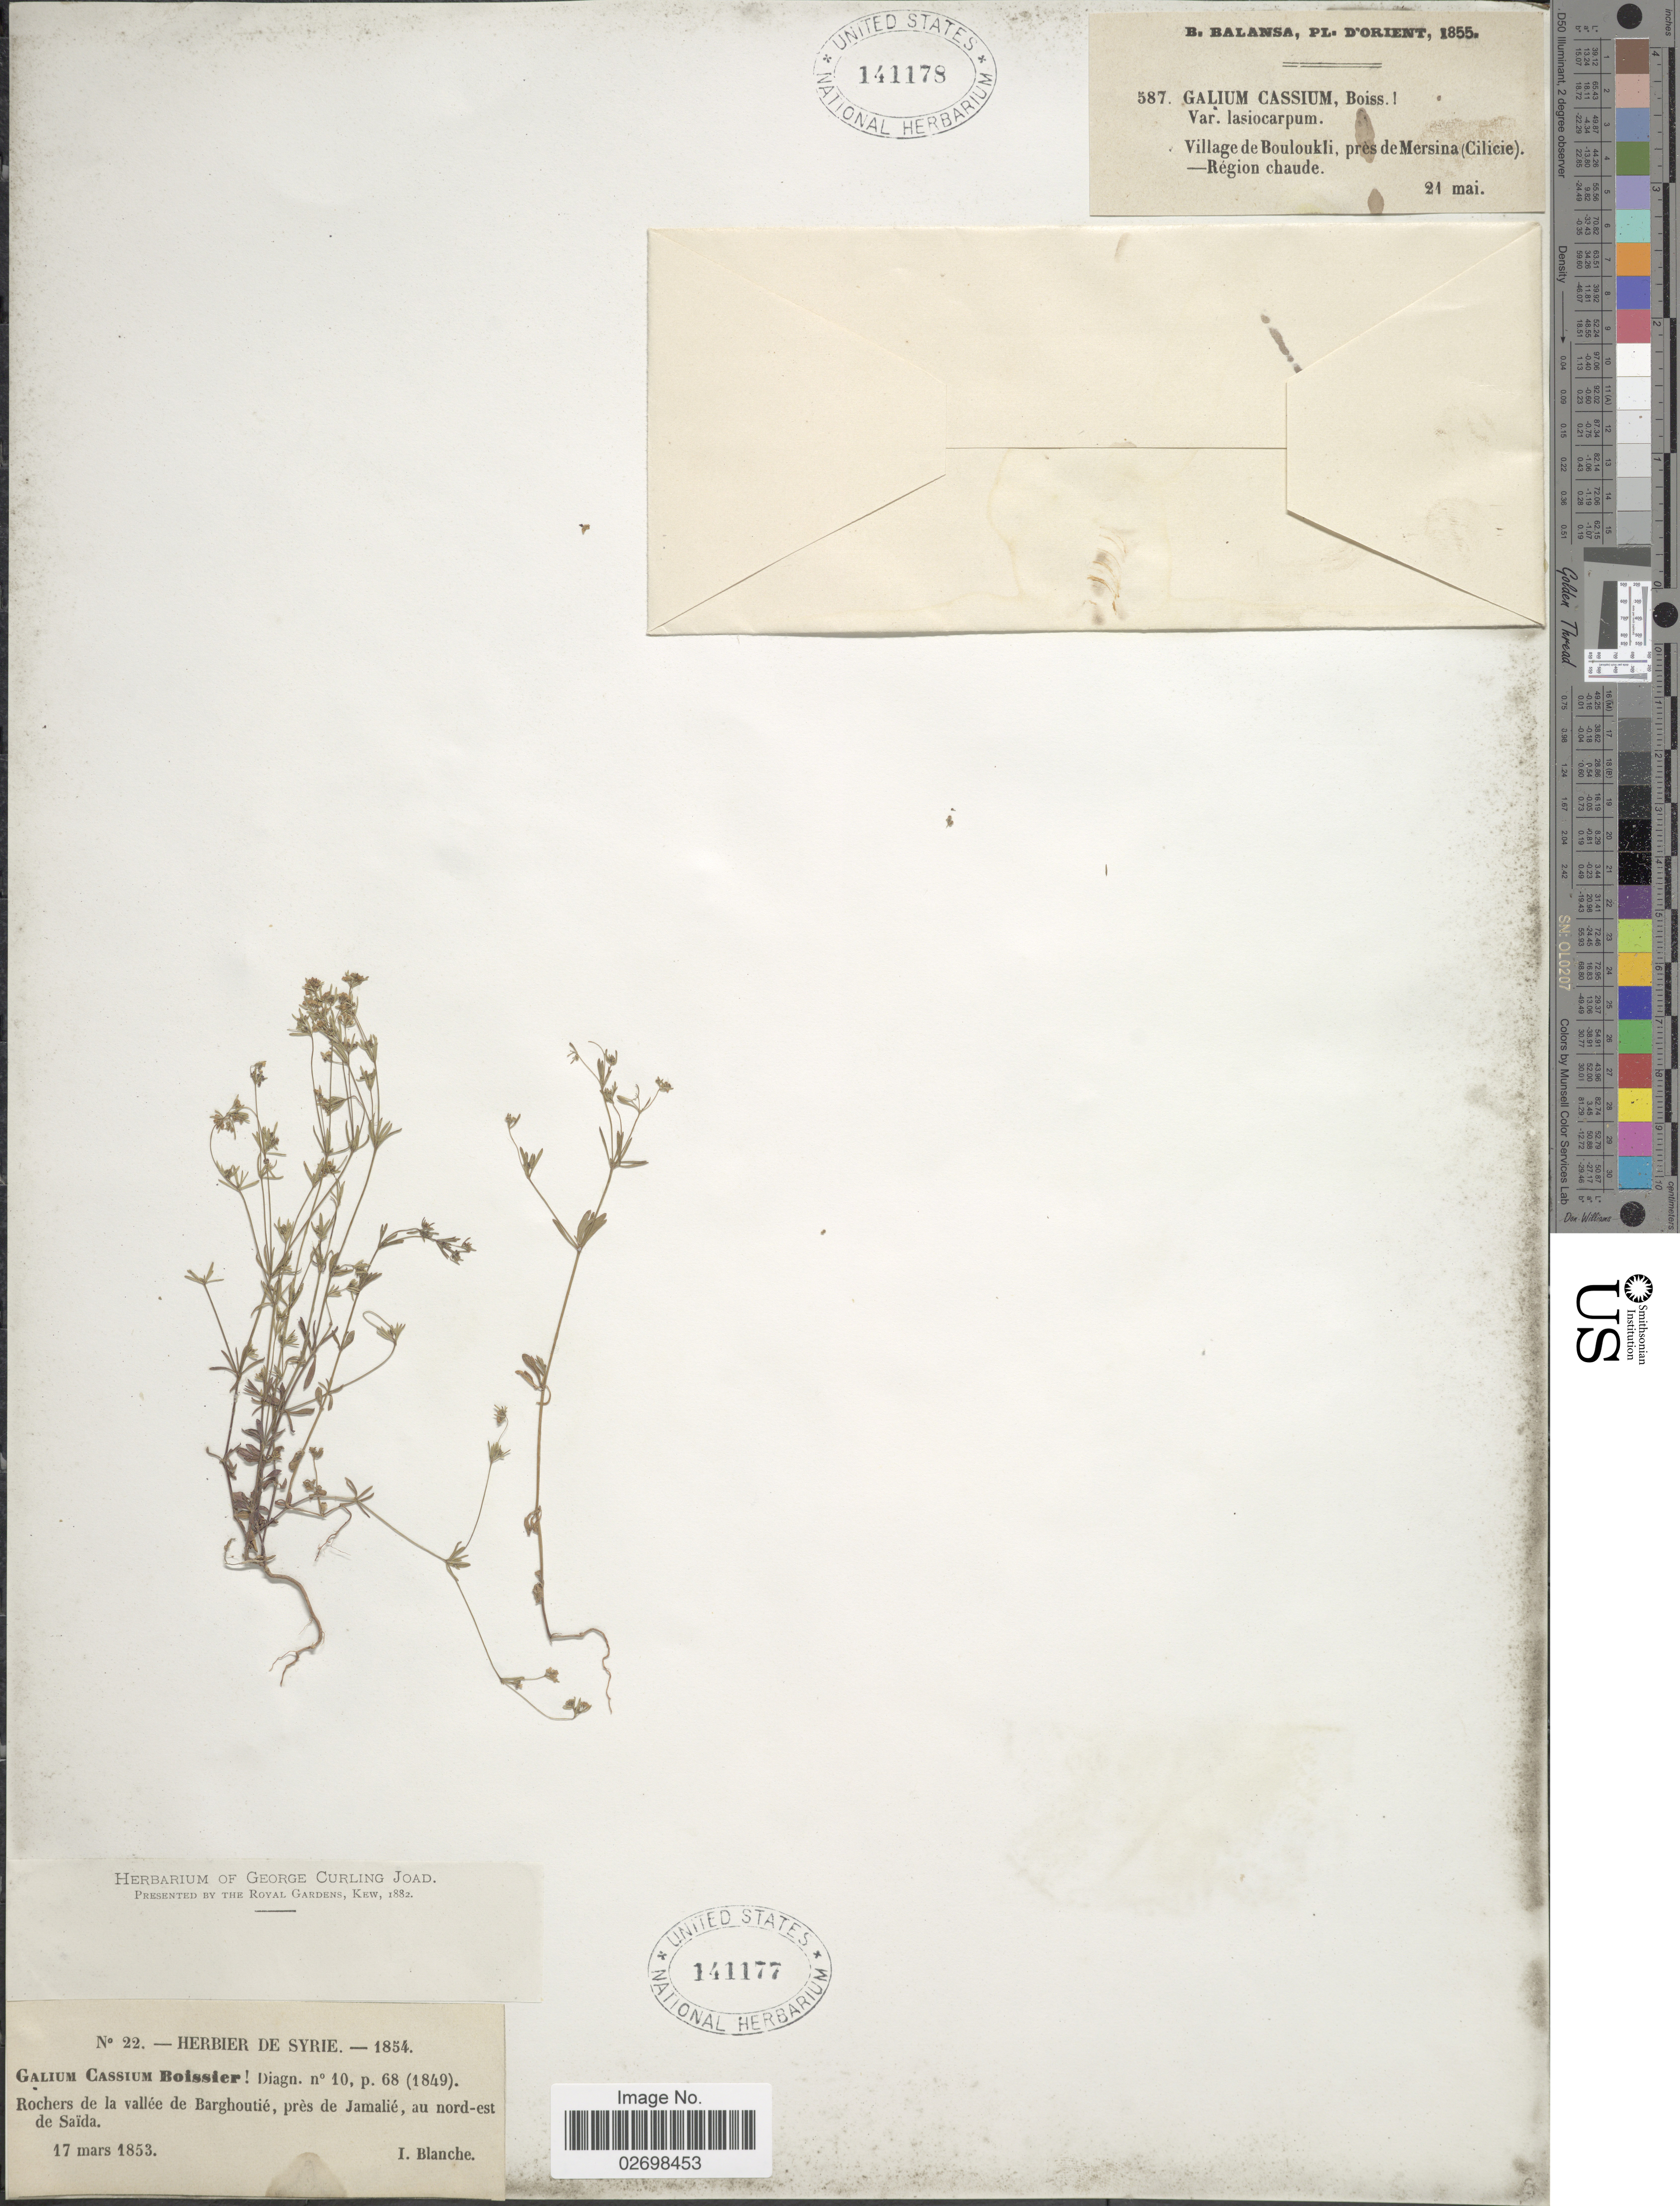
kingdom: Plantae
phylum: Tracheophyta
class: Magnoliopsida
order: Gentianales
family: Rubiaceae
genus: Galium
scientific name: Galium cassium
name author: Boiss.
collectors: I. Blanche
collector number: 22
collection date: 1853-03-17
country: Lebanon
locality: Rochers de la vallee de Barghoutie, pres de Jamalie, au nord-est de Saida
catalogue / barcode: US 141177